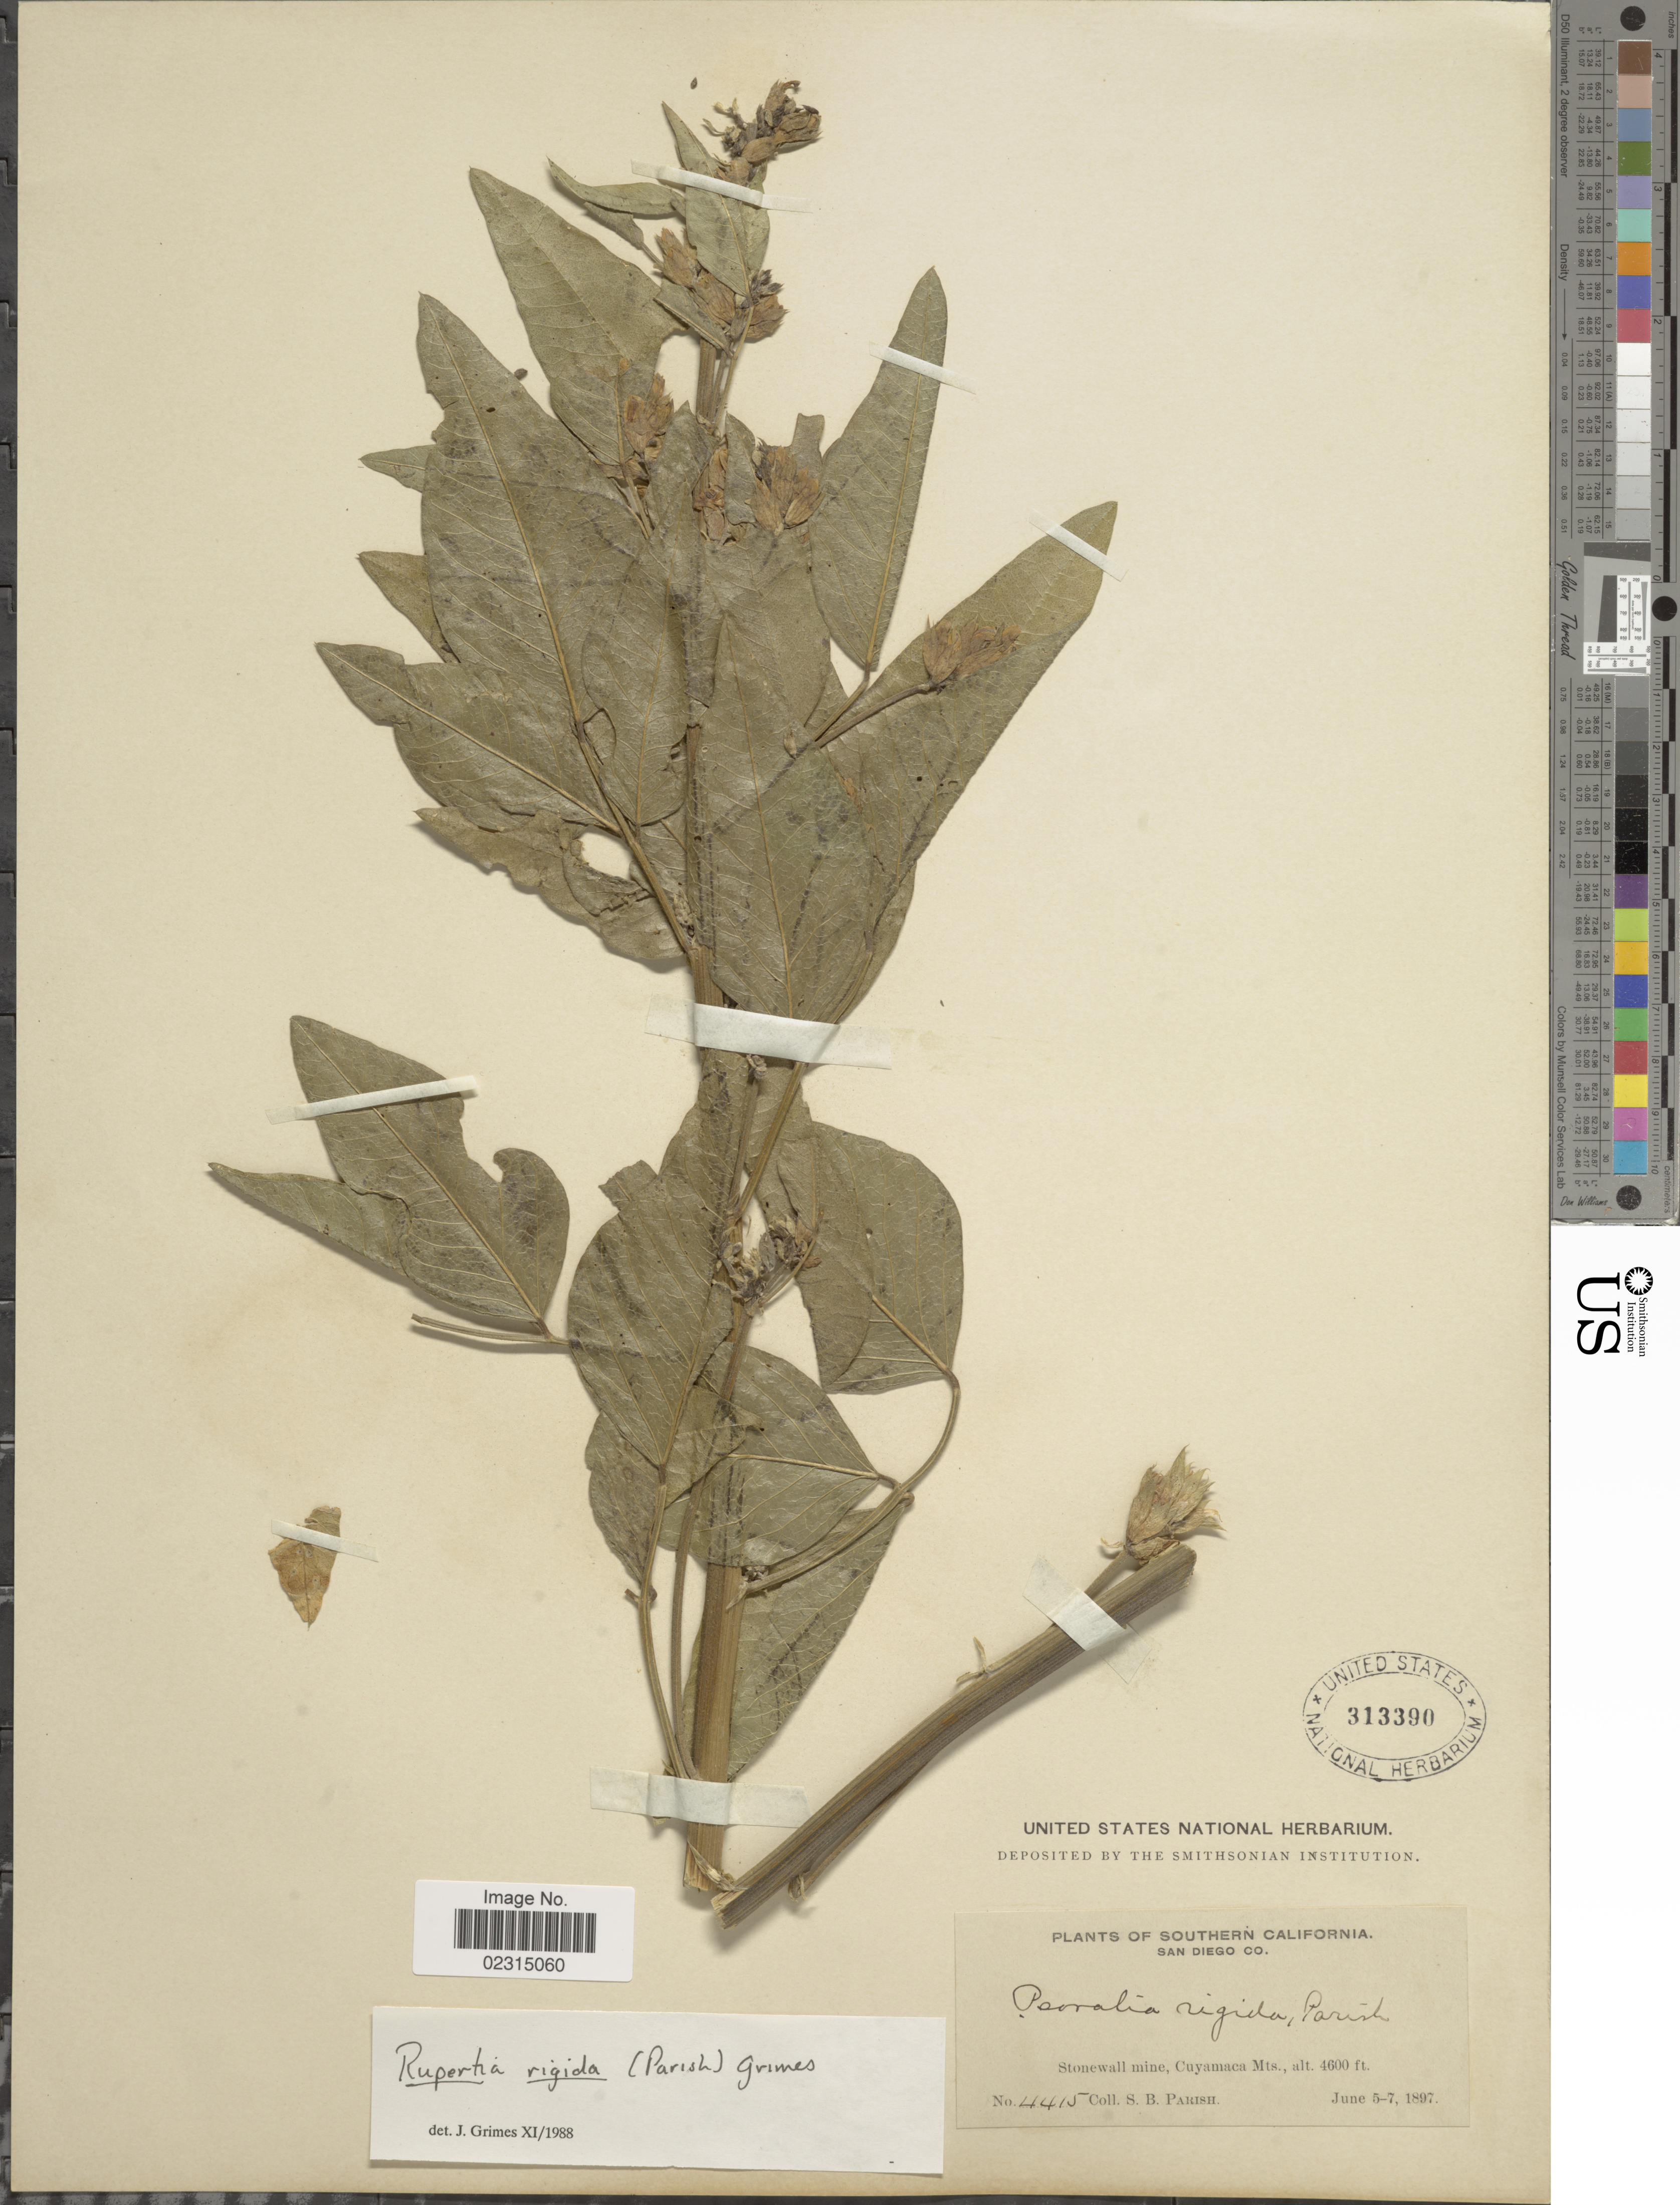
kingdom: Plantae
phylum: Tracheophyta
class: Magnoliopsida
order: Fabales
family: Fabaceae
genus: Rupertia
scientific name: Rupertia rigida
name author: (Parish) J.W. Grimes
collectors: S. B. Parish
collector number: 4415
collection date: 1897-06-05/1897-06-07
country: United States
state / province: California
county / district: San Diego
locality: Southern California, San Diego Co., Stonewall mine, Cuyamaca Mts.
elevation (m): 1402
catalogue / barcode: US 313390